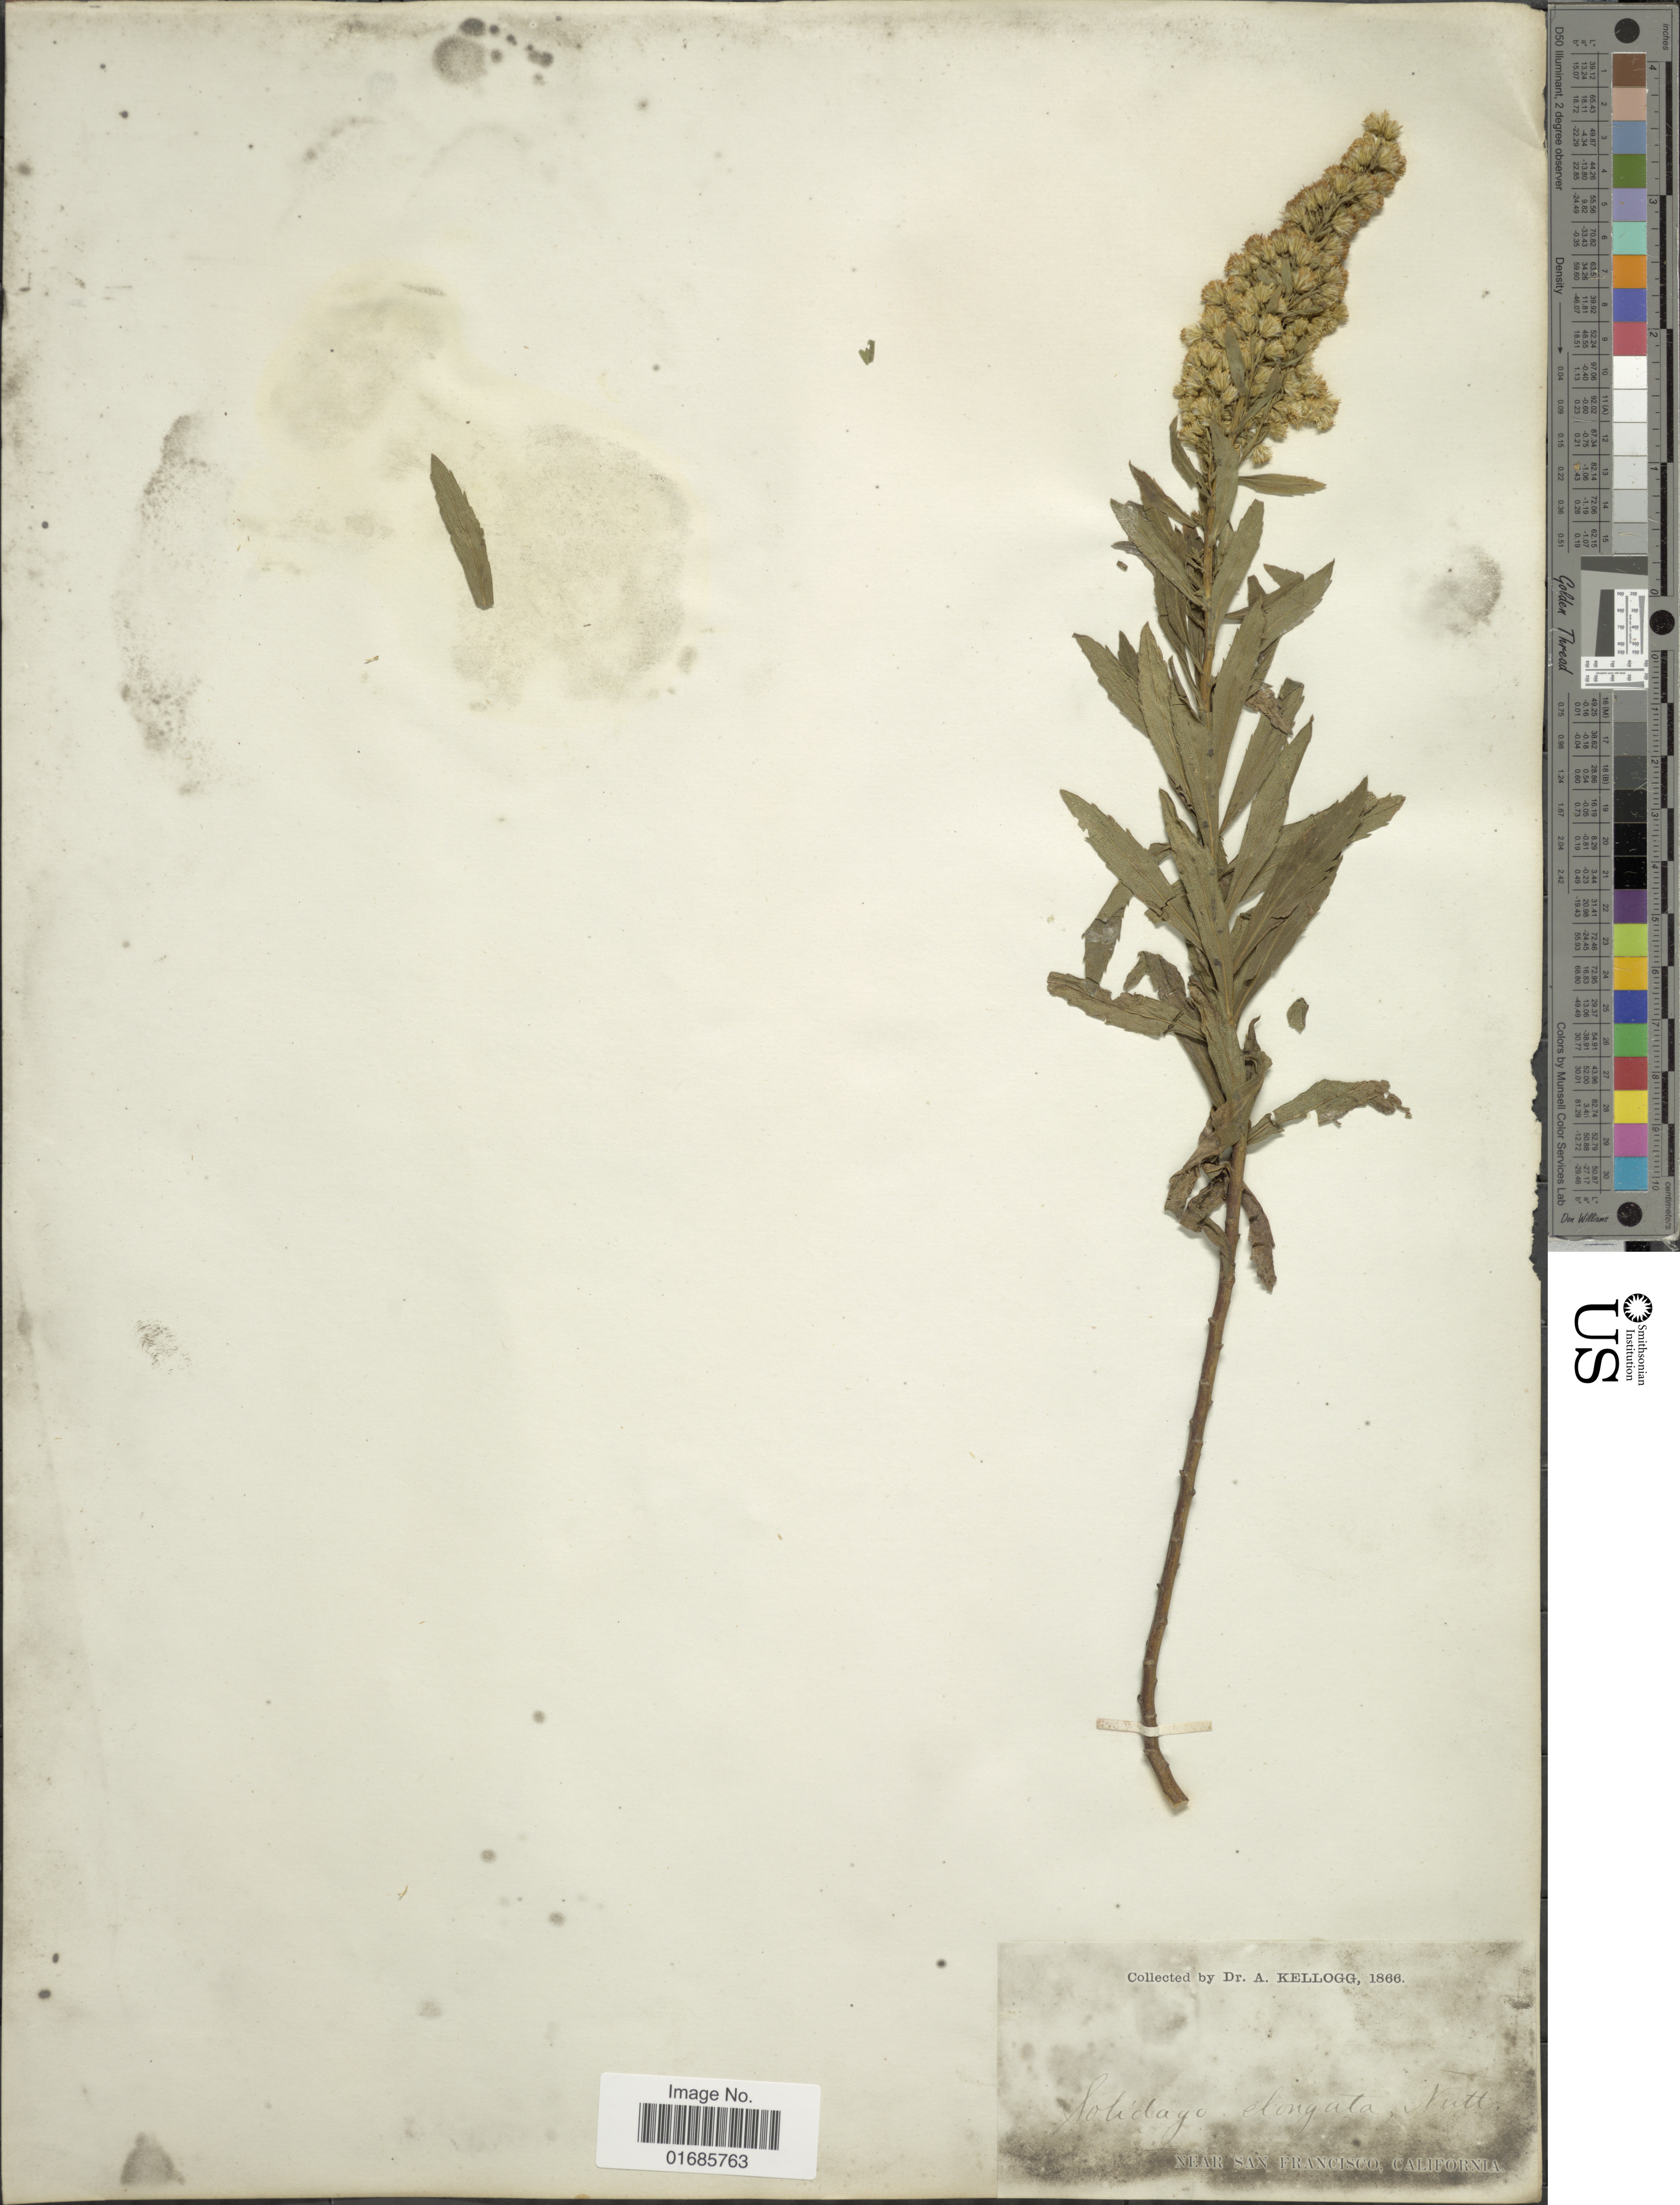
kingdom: Plantae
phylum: Tracheophyta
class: Magnoliopsida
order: Asterales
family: Asteraceae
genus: Solidago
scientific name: Solidago canadensis var. salebrosa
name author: (Piper) M.E. Jones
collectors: A. Kellogg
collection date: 1866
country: United States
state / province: California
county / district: San Francisco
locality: Near San Francisco